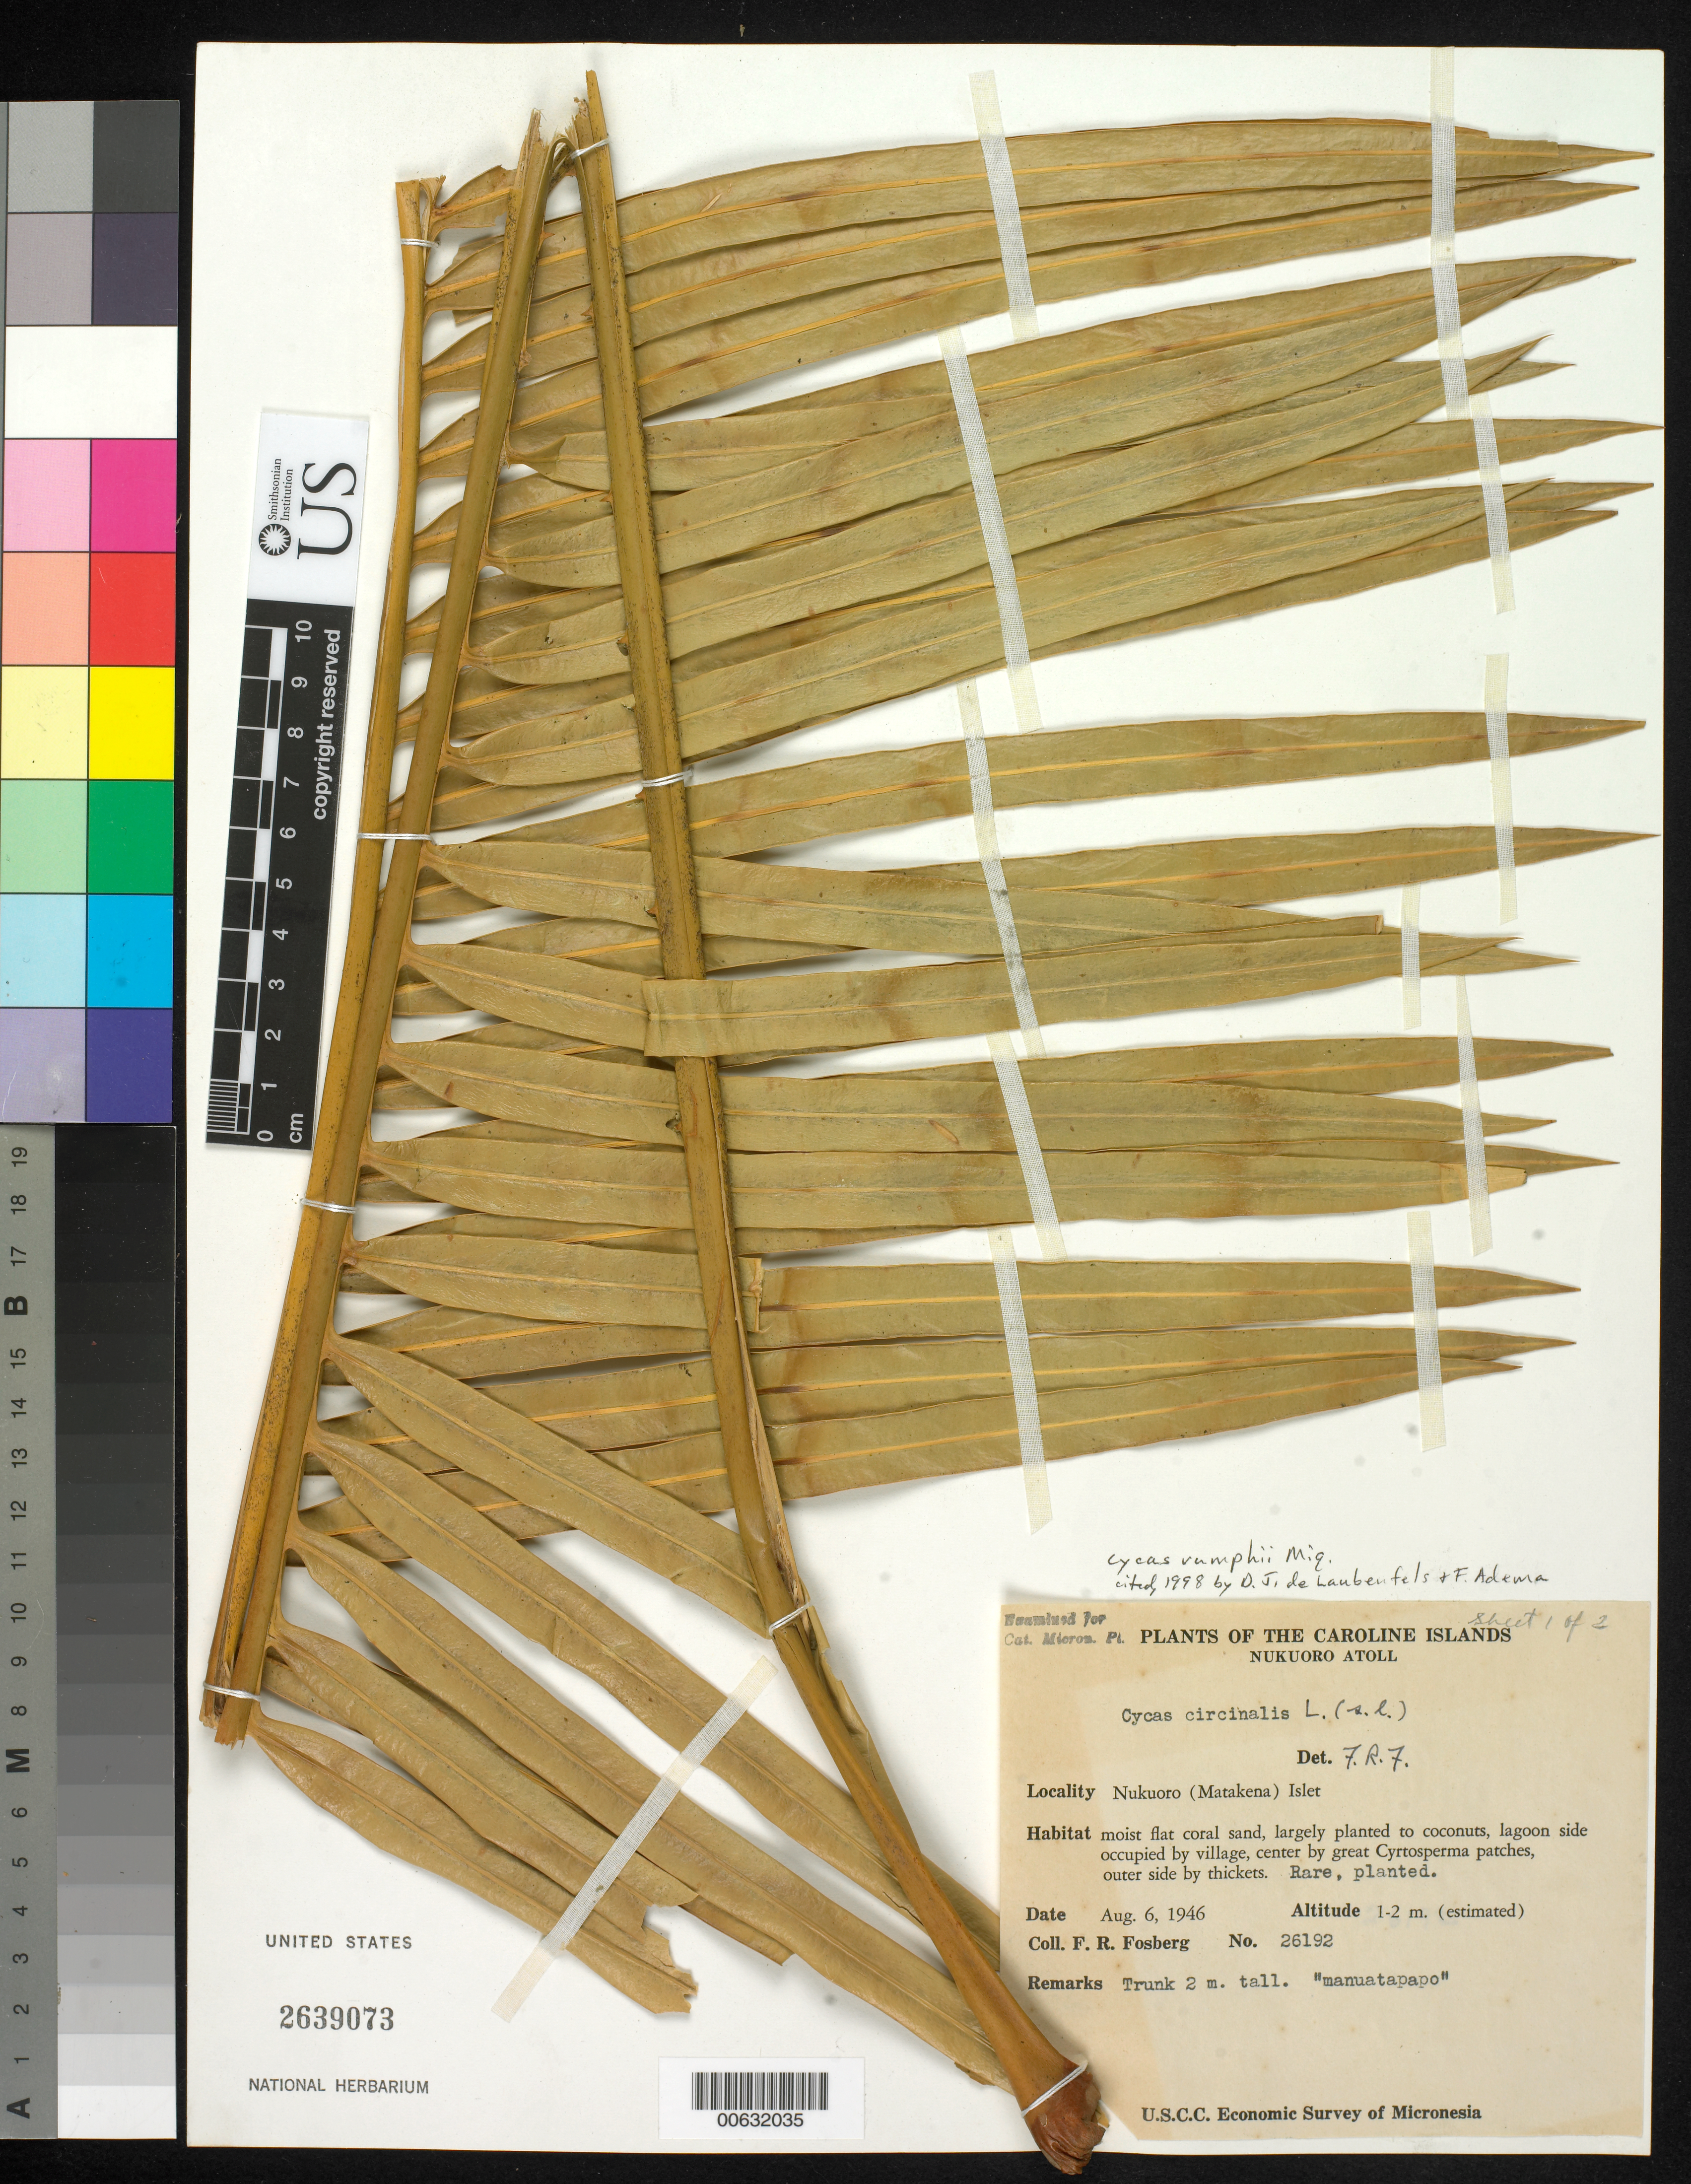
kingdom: Plantae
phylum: Tracheophyta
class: Cycadopsida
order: Cycadales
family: Cycadaceae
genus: Cycas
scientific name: Cycas rumphii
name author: Miq.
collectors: F. R. Fosberg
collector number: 26192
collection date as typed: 06 Aug 1946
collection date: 1946-08-06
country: Micronesia, Federated States of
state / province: Pohnpei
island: Nukuoro Atoll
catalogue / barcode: US 2639073